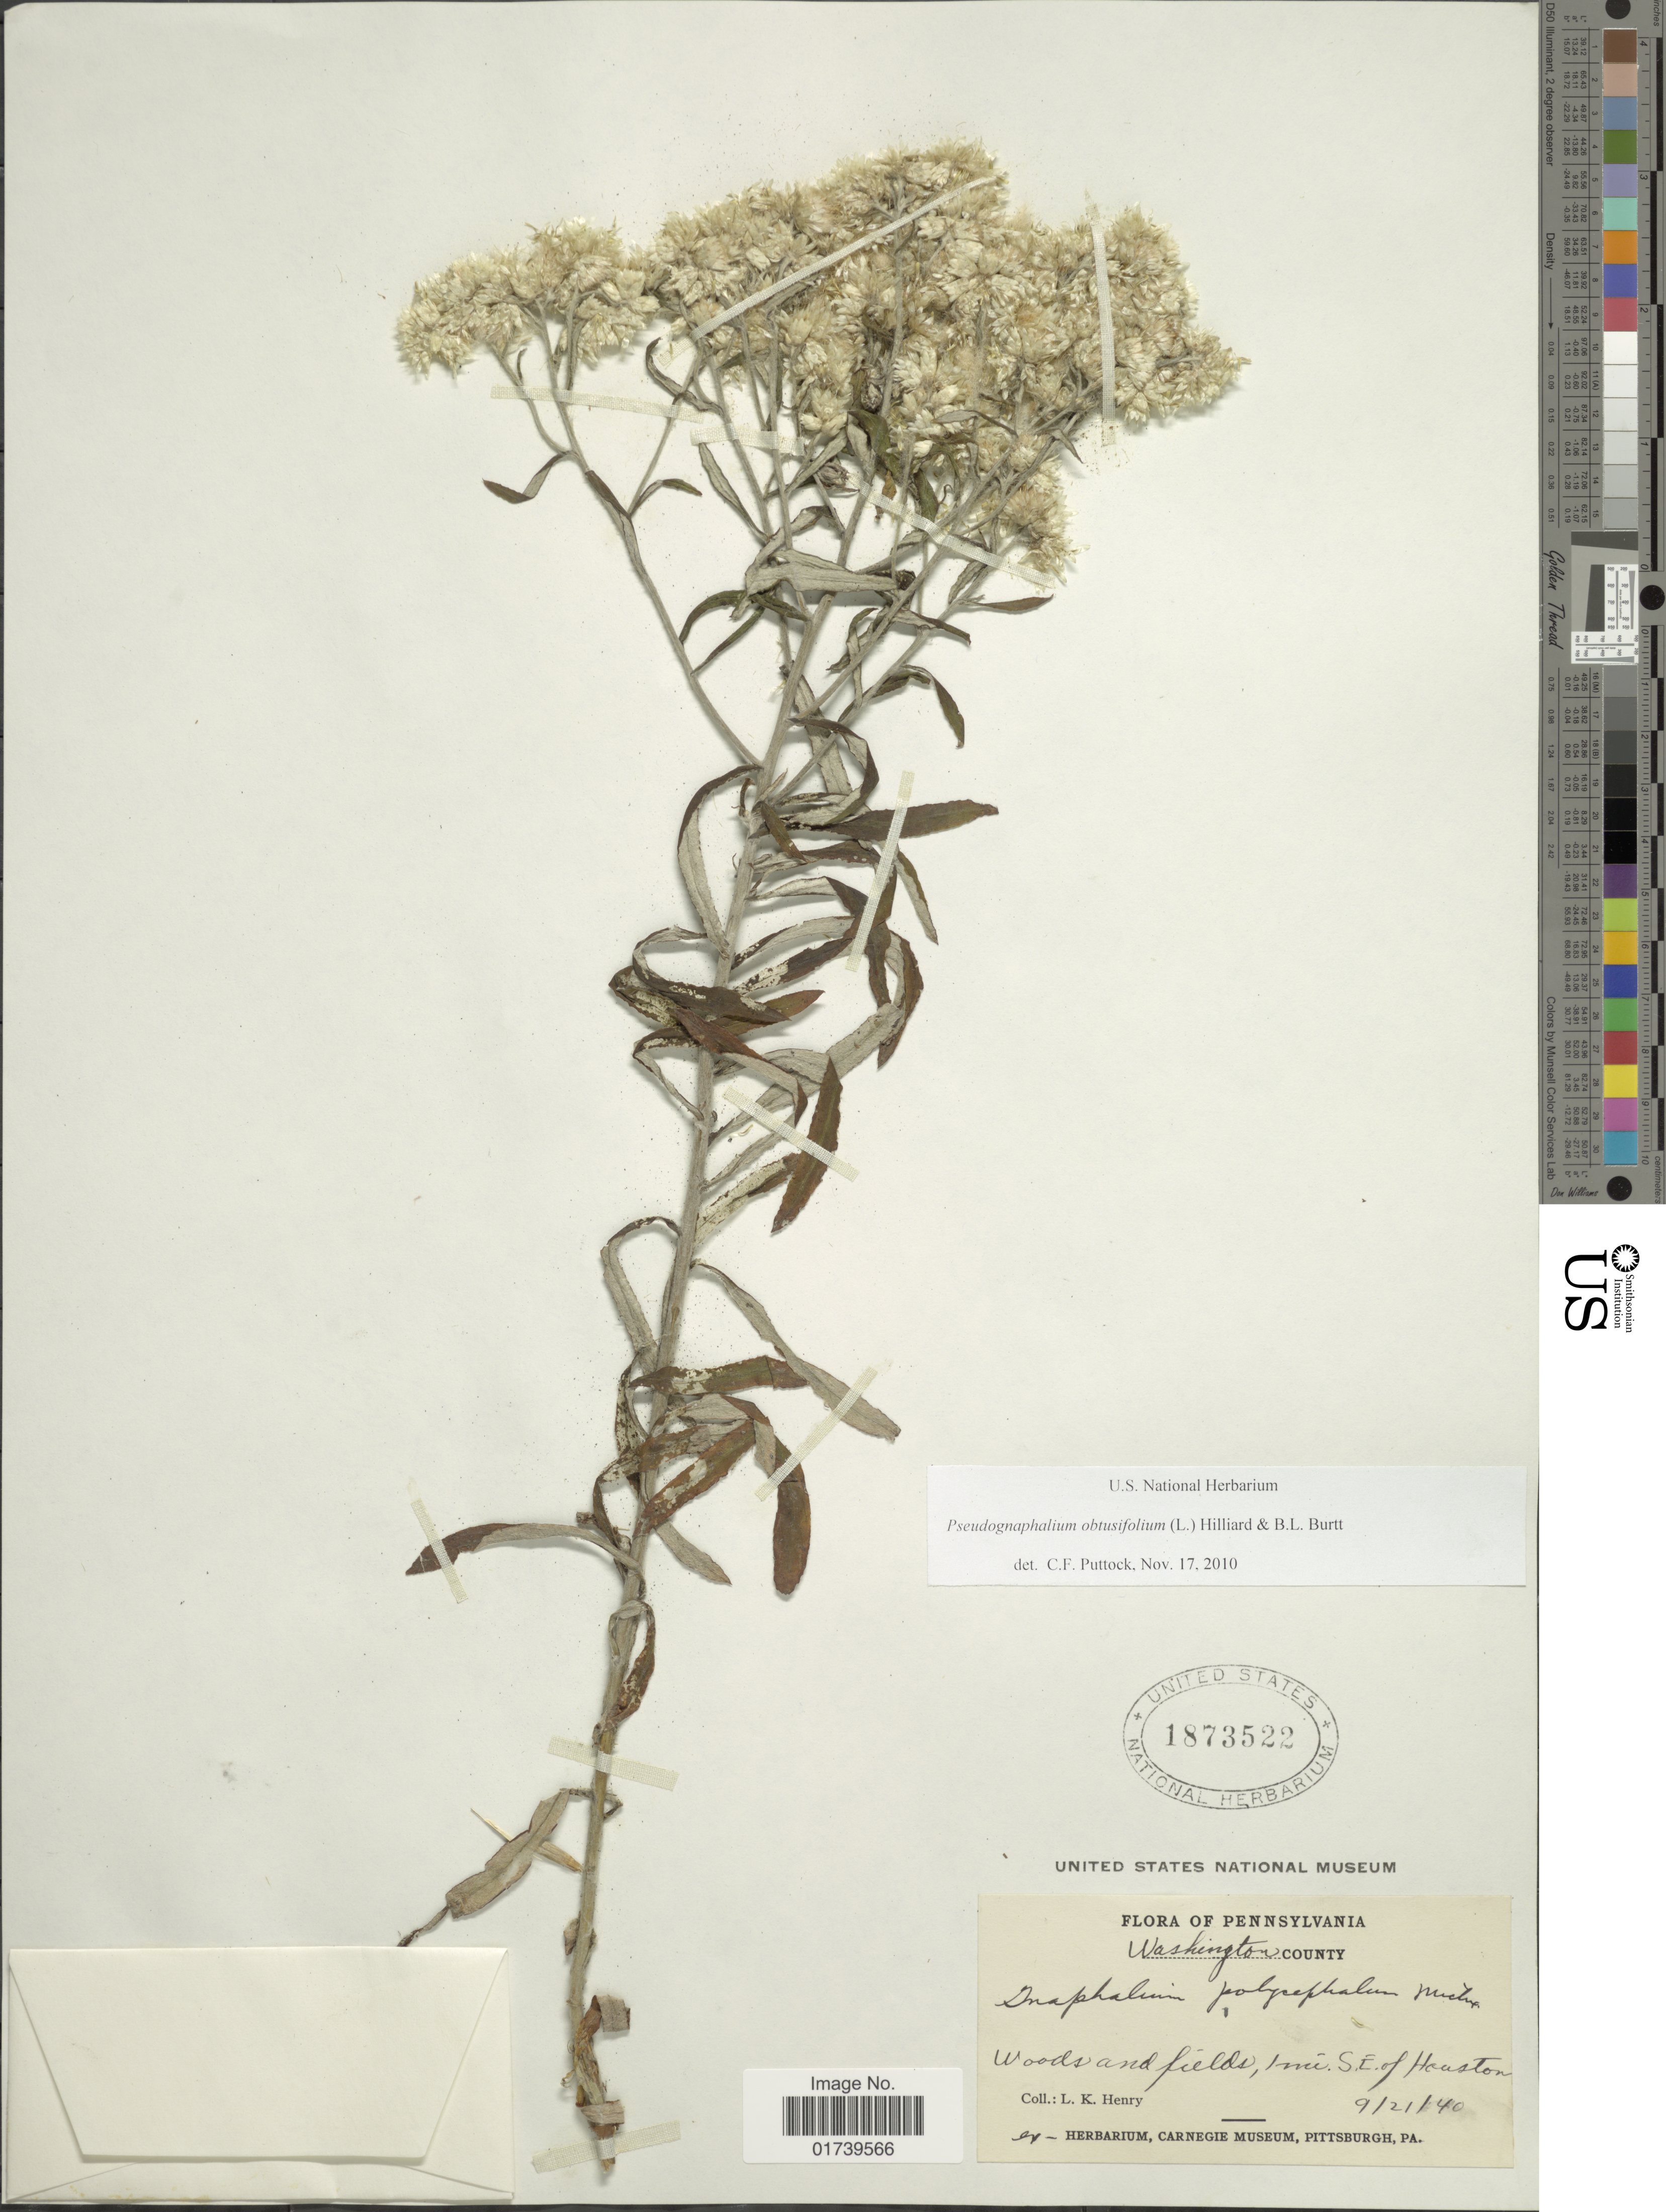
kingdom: Plantae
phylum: Tracheophyta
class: Magnoliopsida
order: Asterales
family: Asteraceae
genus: Pseudognaphalium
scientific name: Pseudognaphalium obtusifolium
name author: (L.) Hilliard & B.L. Burtt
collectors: L. K. Henry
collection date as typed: Transcribed d/m/y: 21/9/40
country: United States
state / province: Pennsylvania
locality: Washington County, 1 mi. S. E. of Houston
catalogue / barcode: US 1873522